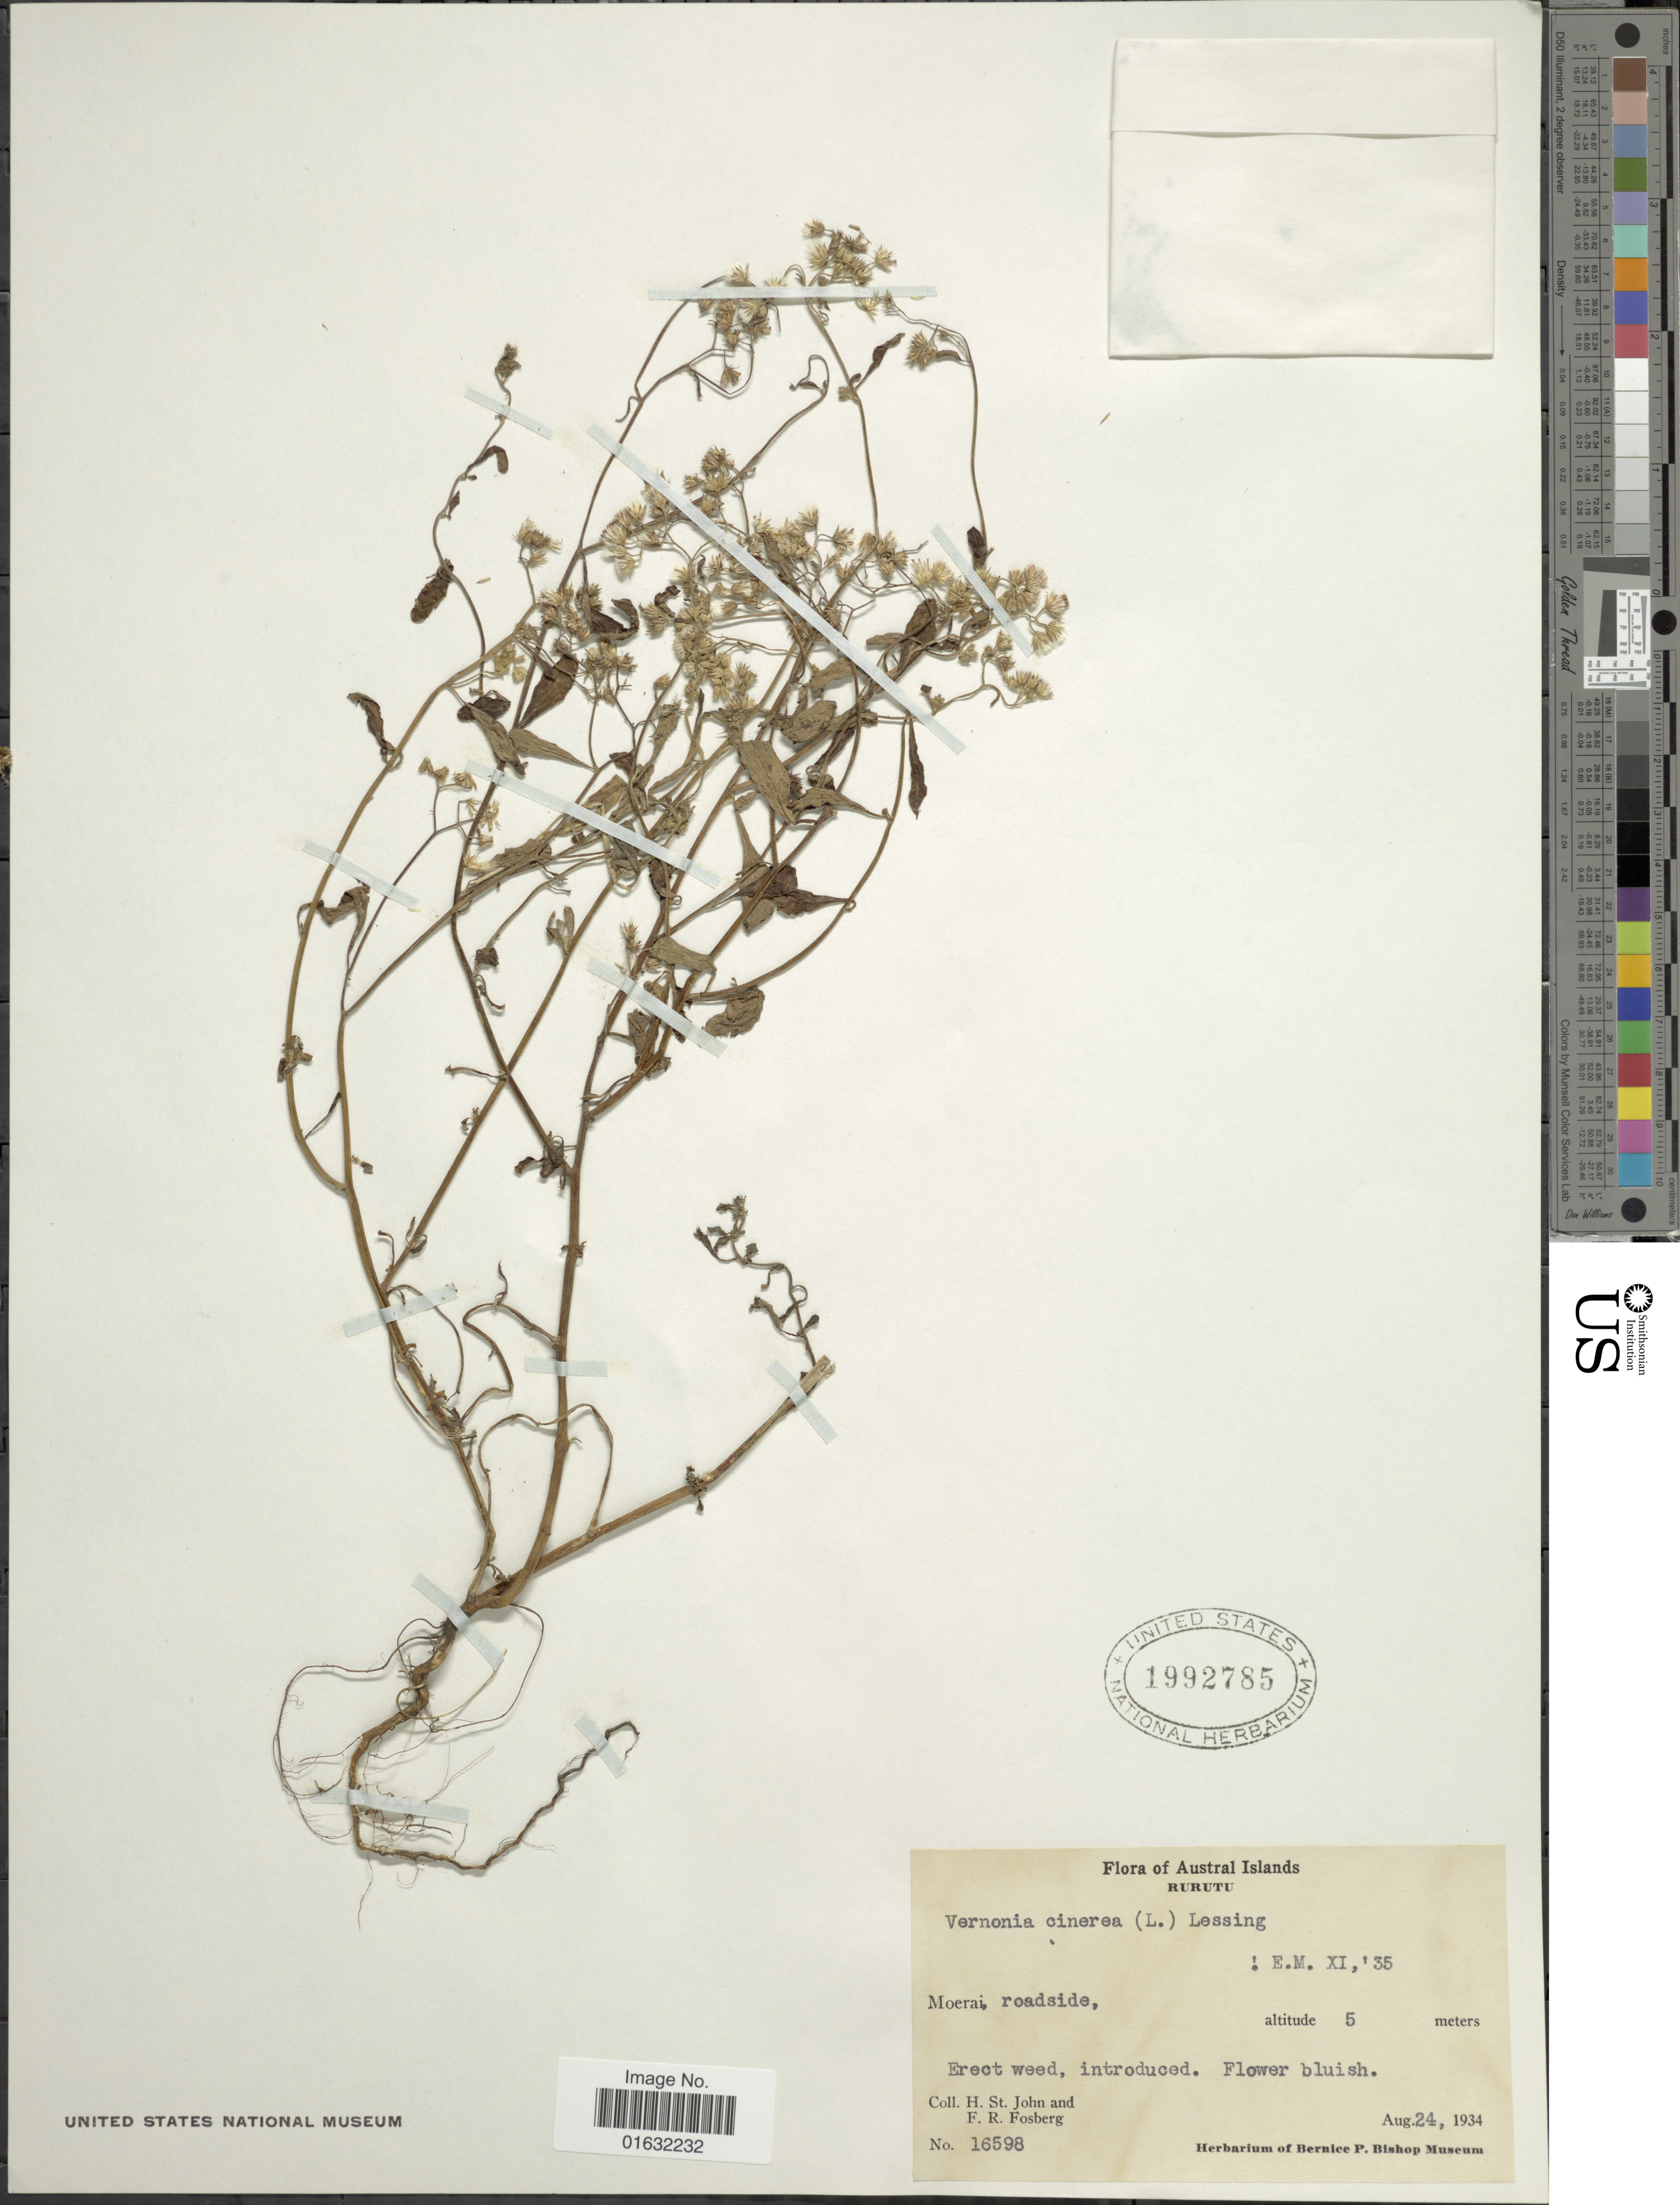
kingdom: Plantae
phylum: Tracheophyta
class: Magnoliopsida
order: Asterales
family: Asteraceae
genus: Cyanthillium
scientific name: Cyanthillium cinereum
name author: (L.) H. Rob.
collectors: H. St. John & F. R. Fosberg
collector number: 16598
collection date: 1934-08-24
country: French Polynesia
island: Rurutu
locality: Austral Islands, Rurutu, Moerai, roadside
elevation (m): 5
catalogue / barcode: US 1992785